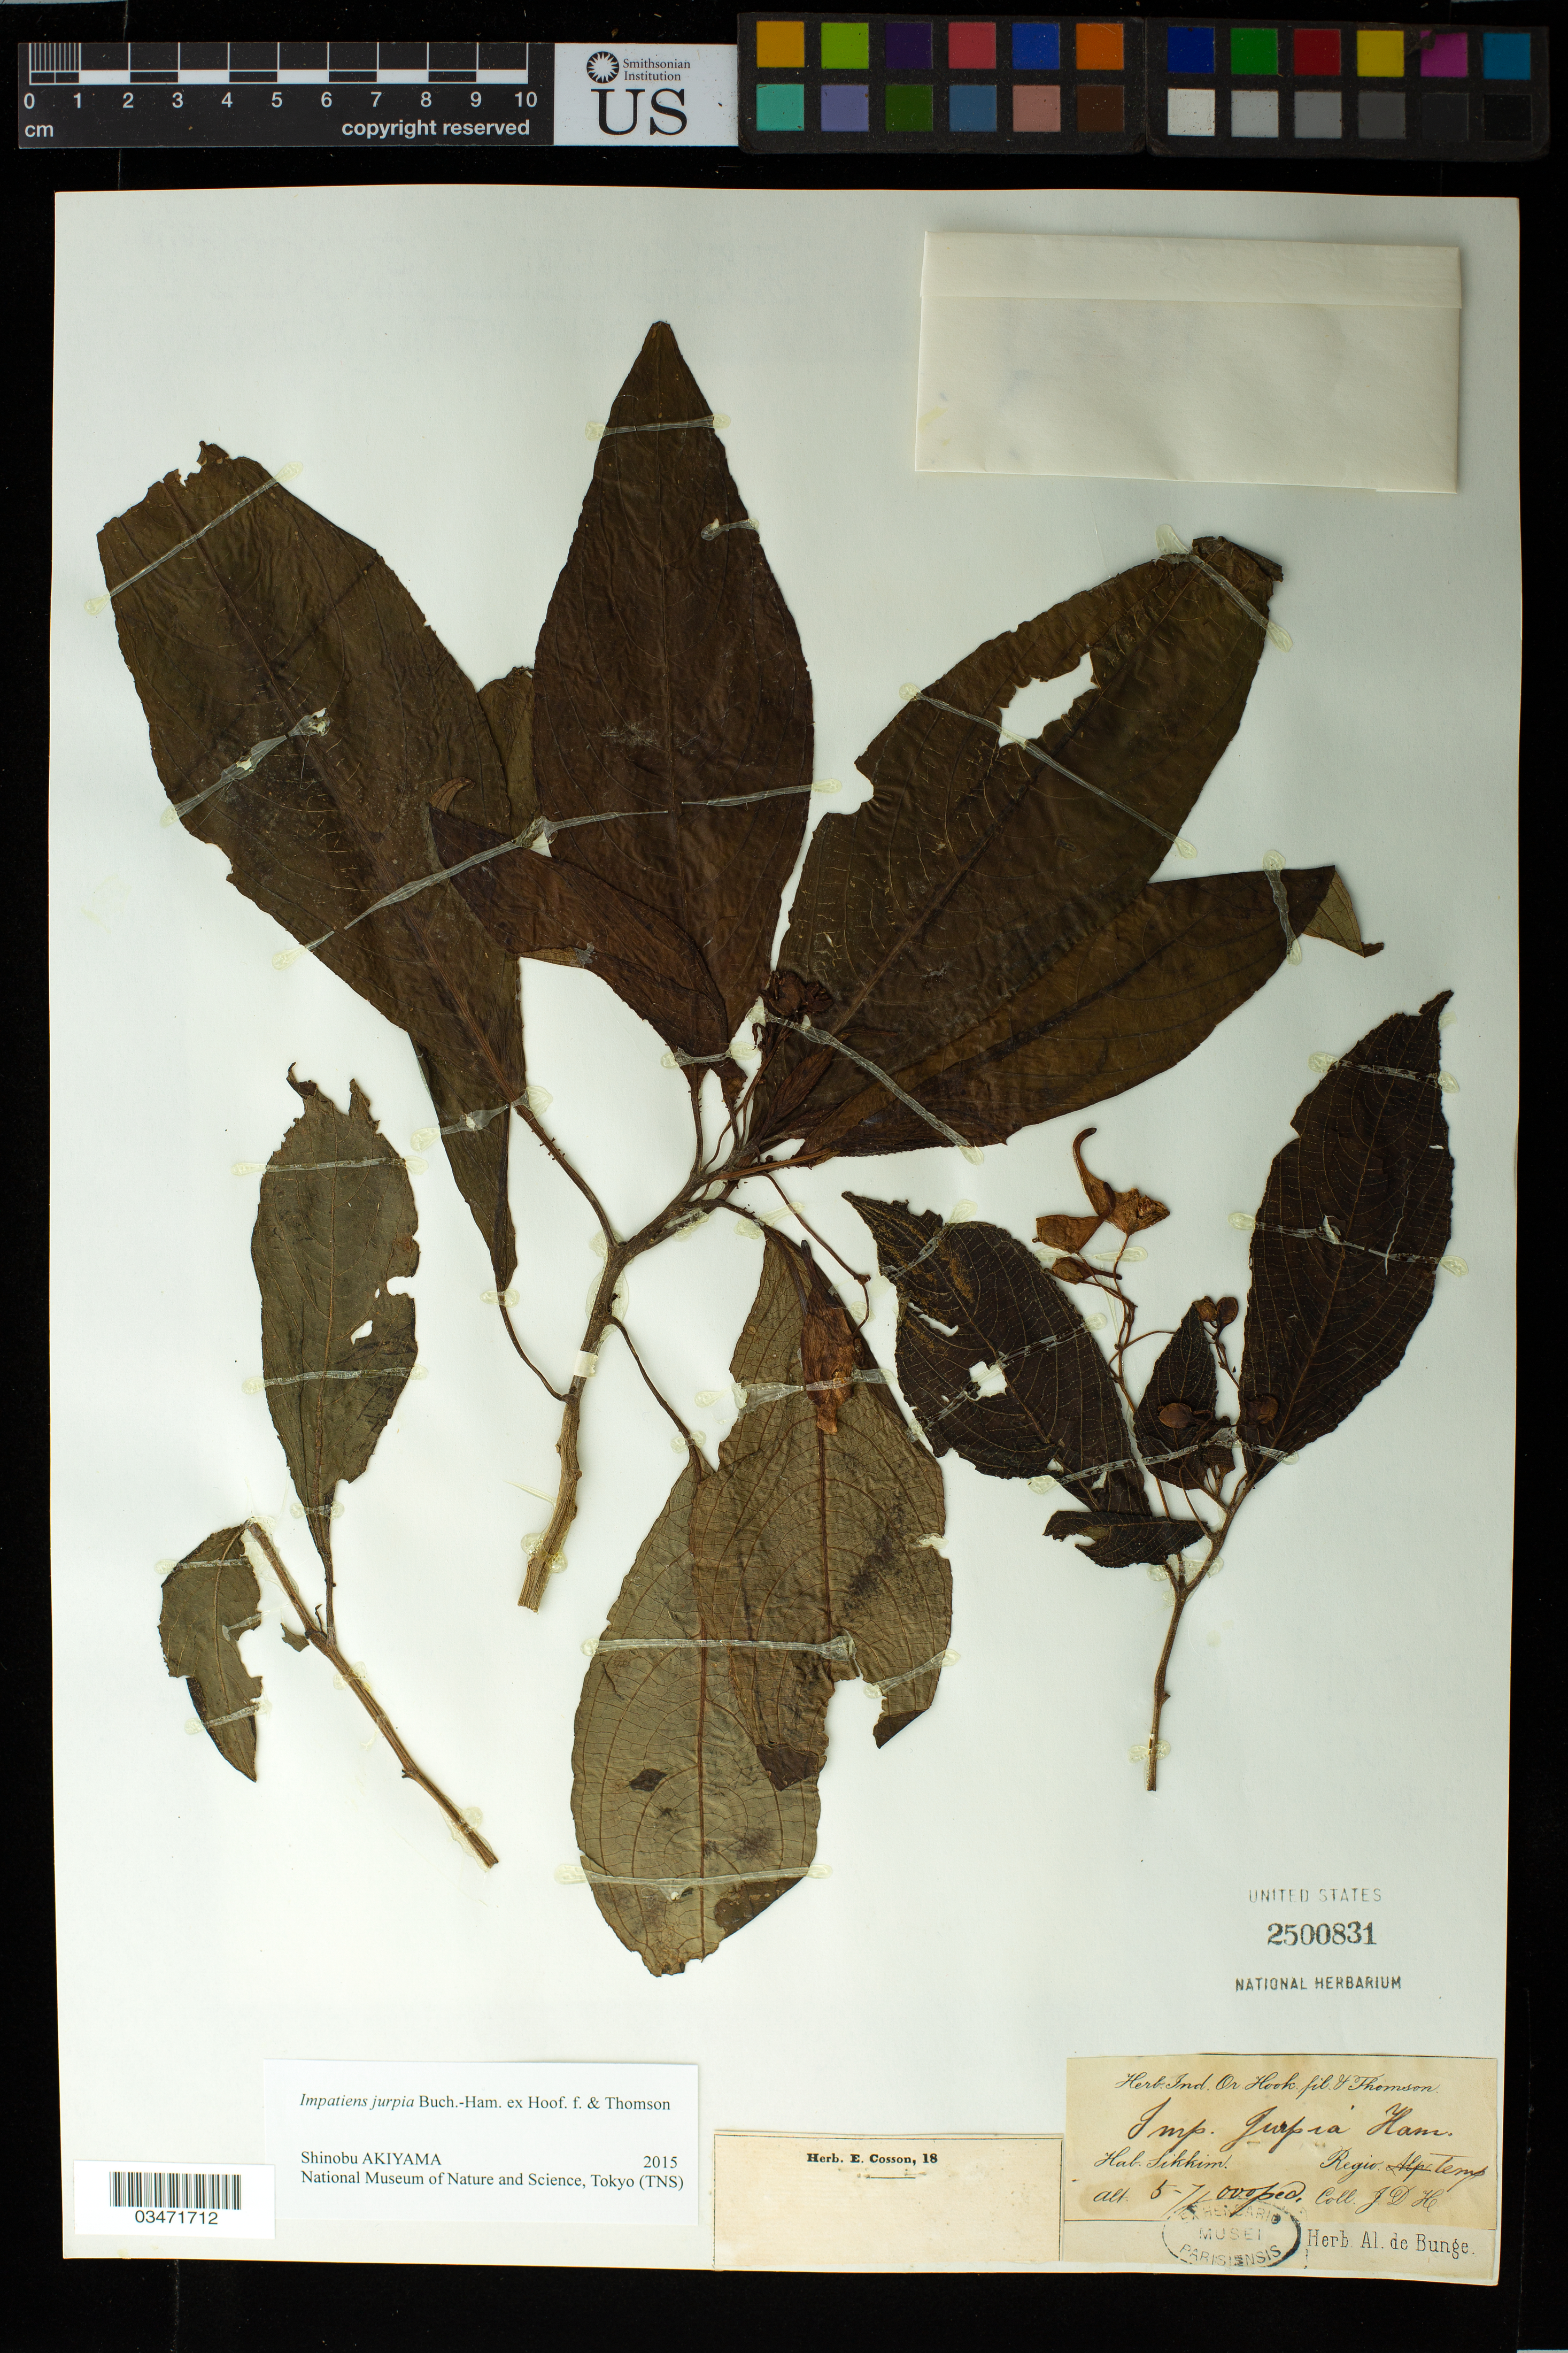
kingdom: Plantae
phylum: Tracheophyta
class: Magnoliopsida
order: Ericales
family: Balsaminaceae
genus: Impatiens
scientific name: Impatiens jurpia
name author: Buch.-Ham.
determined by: Akiyama, Shinobu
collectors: J. D. Hooker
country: India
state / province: Sikkim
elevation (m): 1524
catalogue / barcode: US 2500831